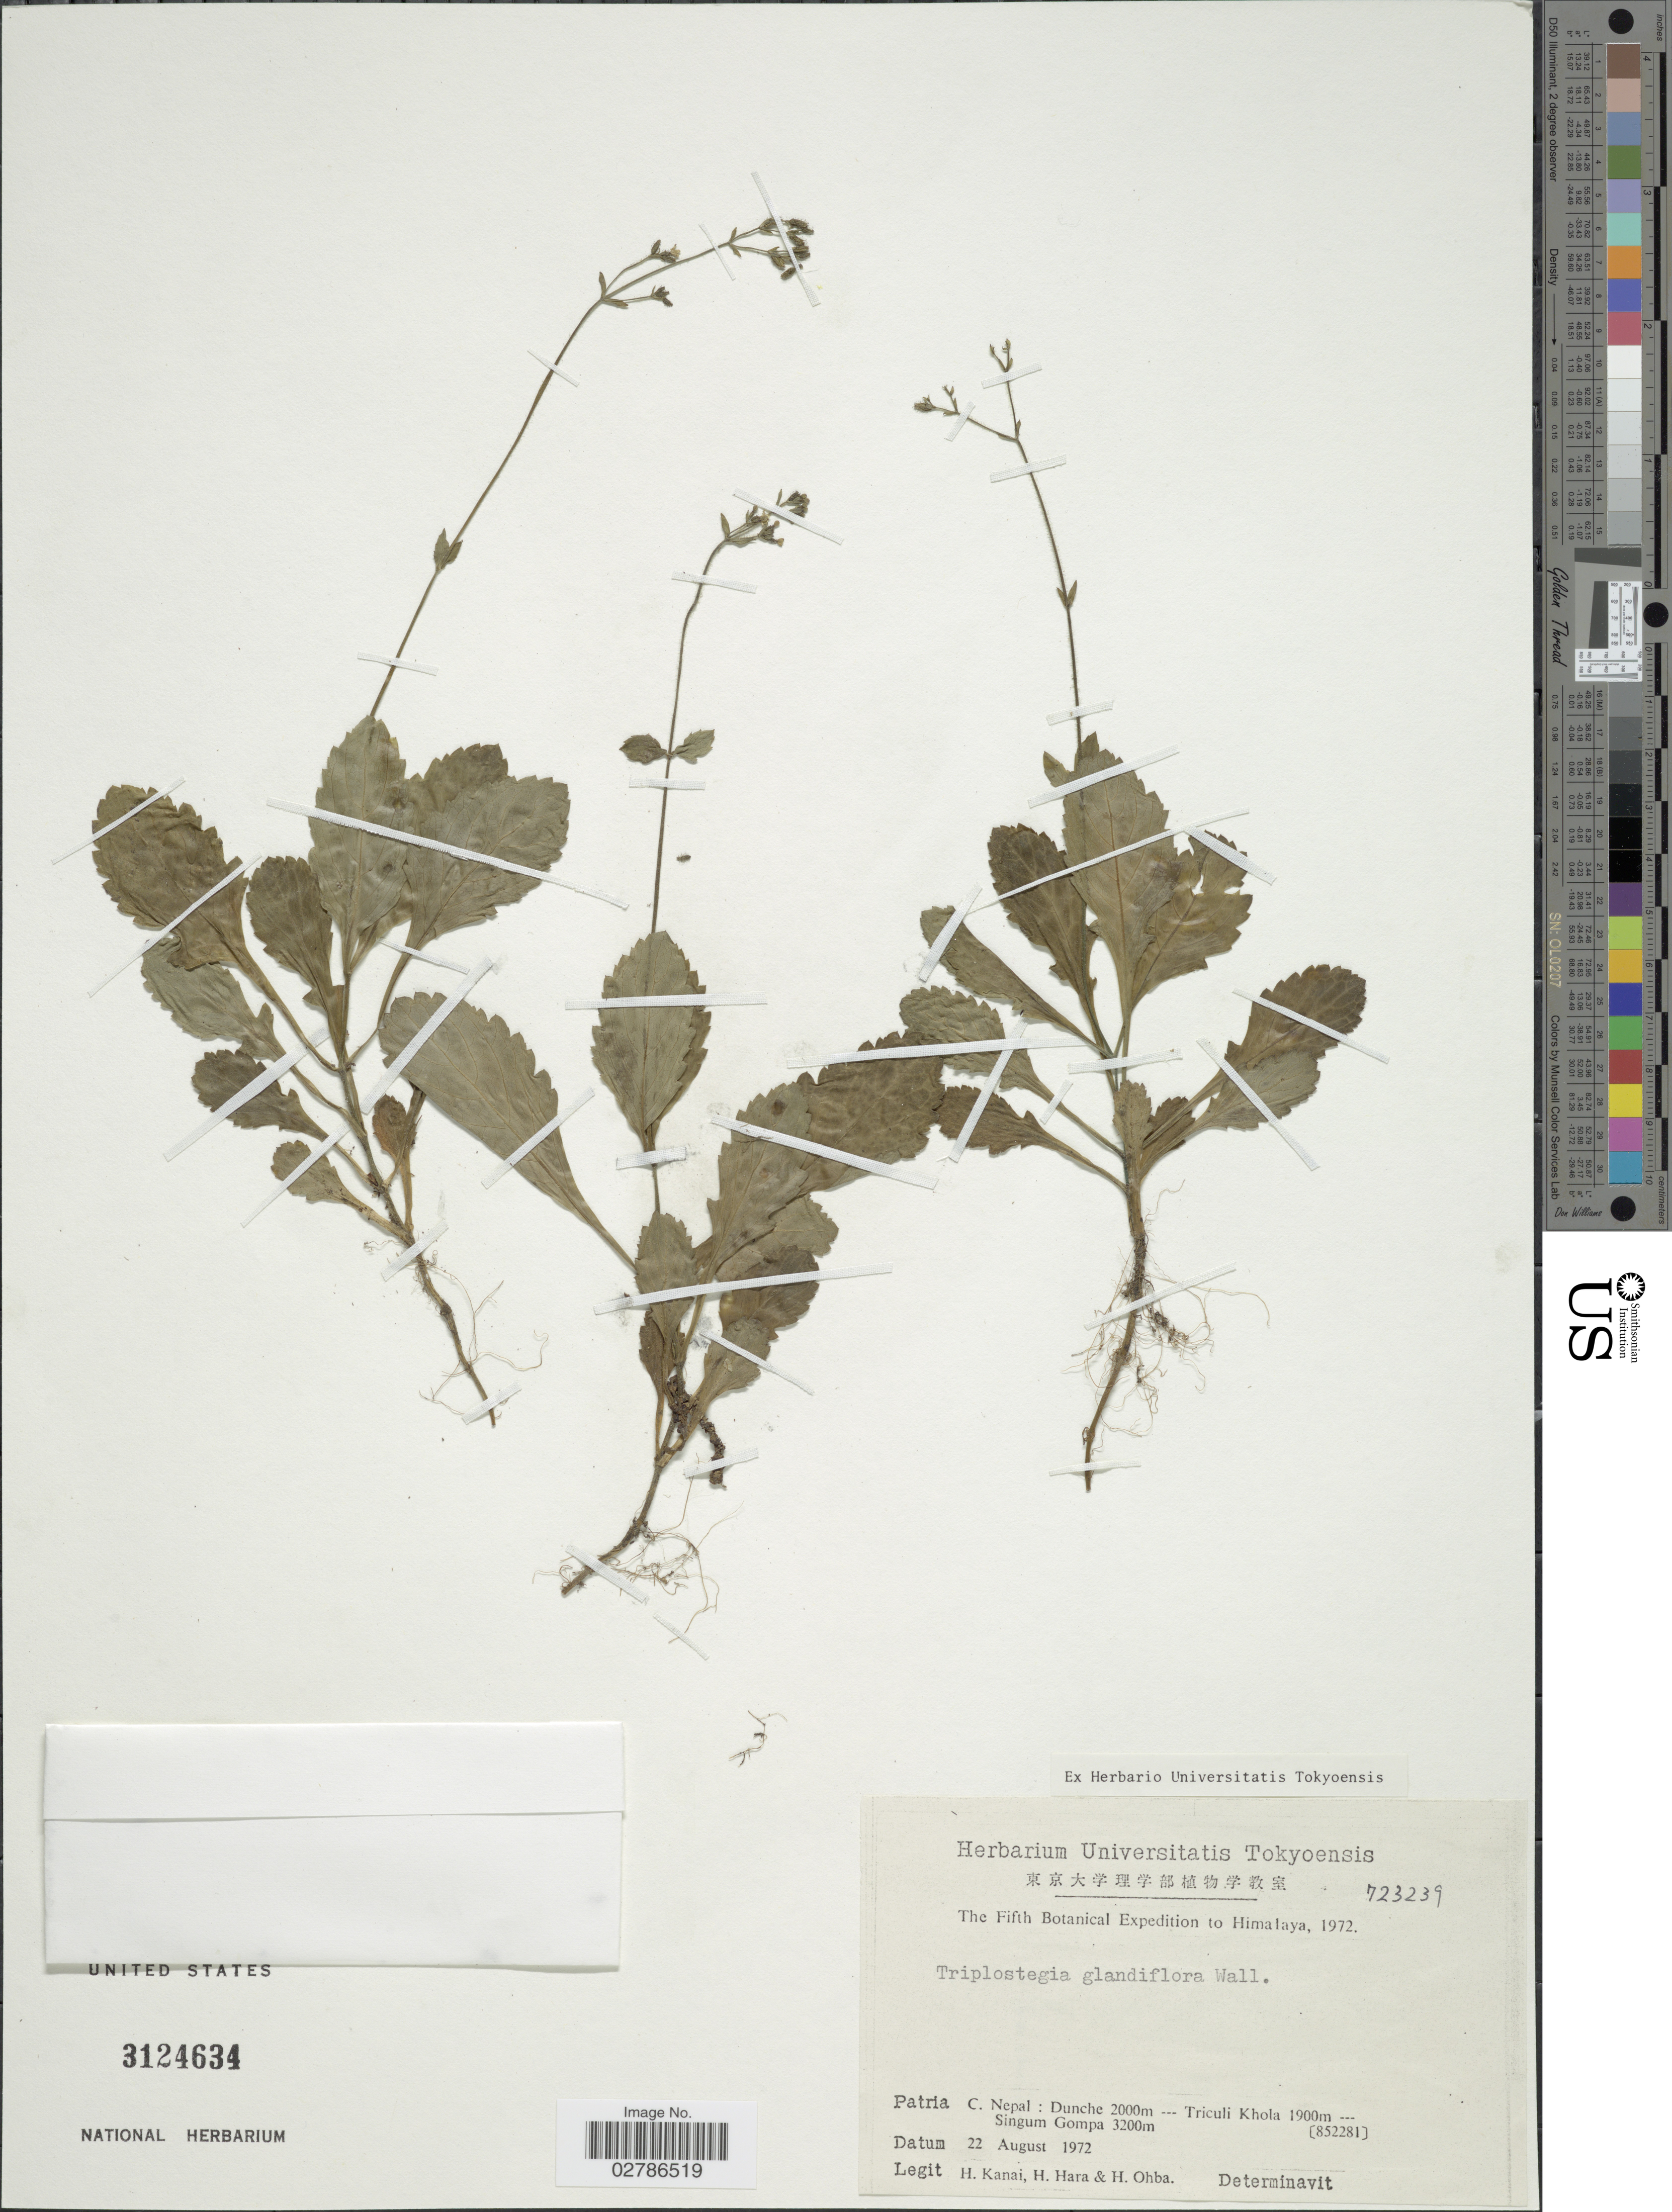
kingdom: Plantae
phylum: Tracheophyta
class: Magnoliopsida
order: Dipsacales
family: Caprifoliaceae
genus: Triplostegia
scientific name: Triplostegia glandulifera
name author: Wall. ex DC.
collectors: H. Kanai, H. Hara & H. Ohba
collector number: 723239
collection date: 1972-08-22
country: Nepal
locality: Himalaya. C. Nepal, Dunche, Triculi Khola, Singum Gompa.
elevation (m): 1900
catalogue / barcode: US 3124634